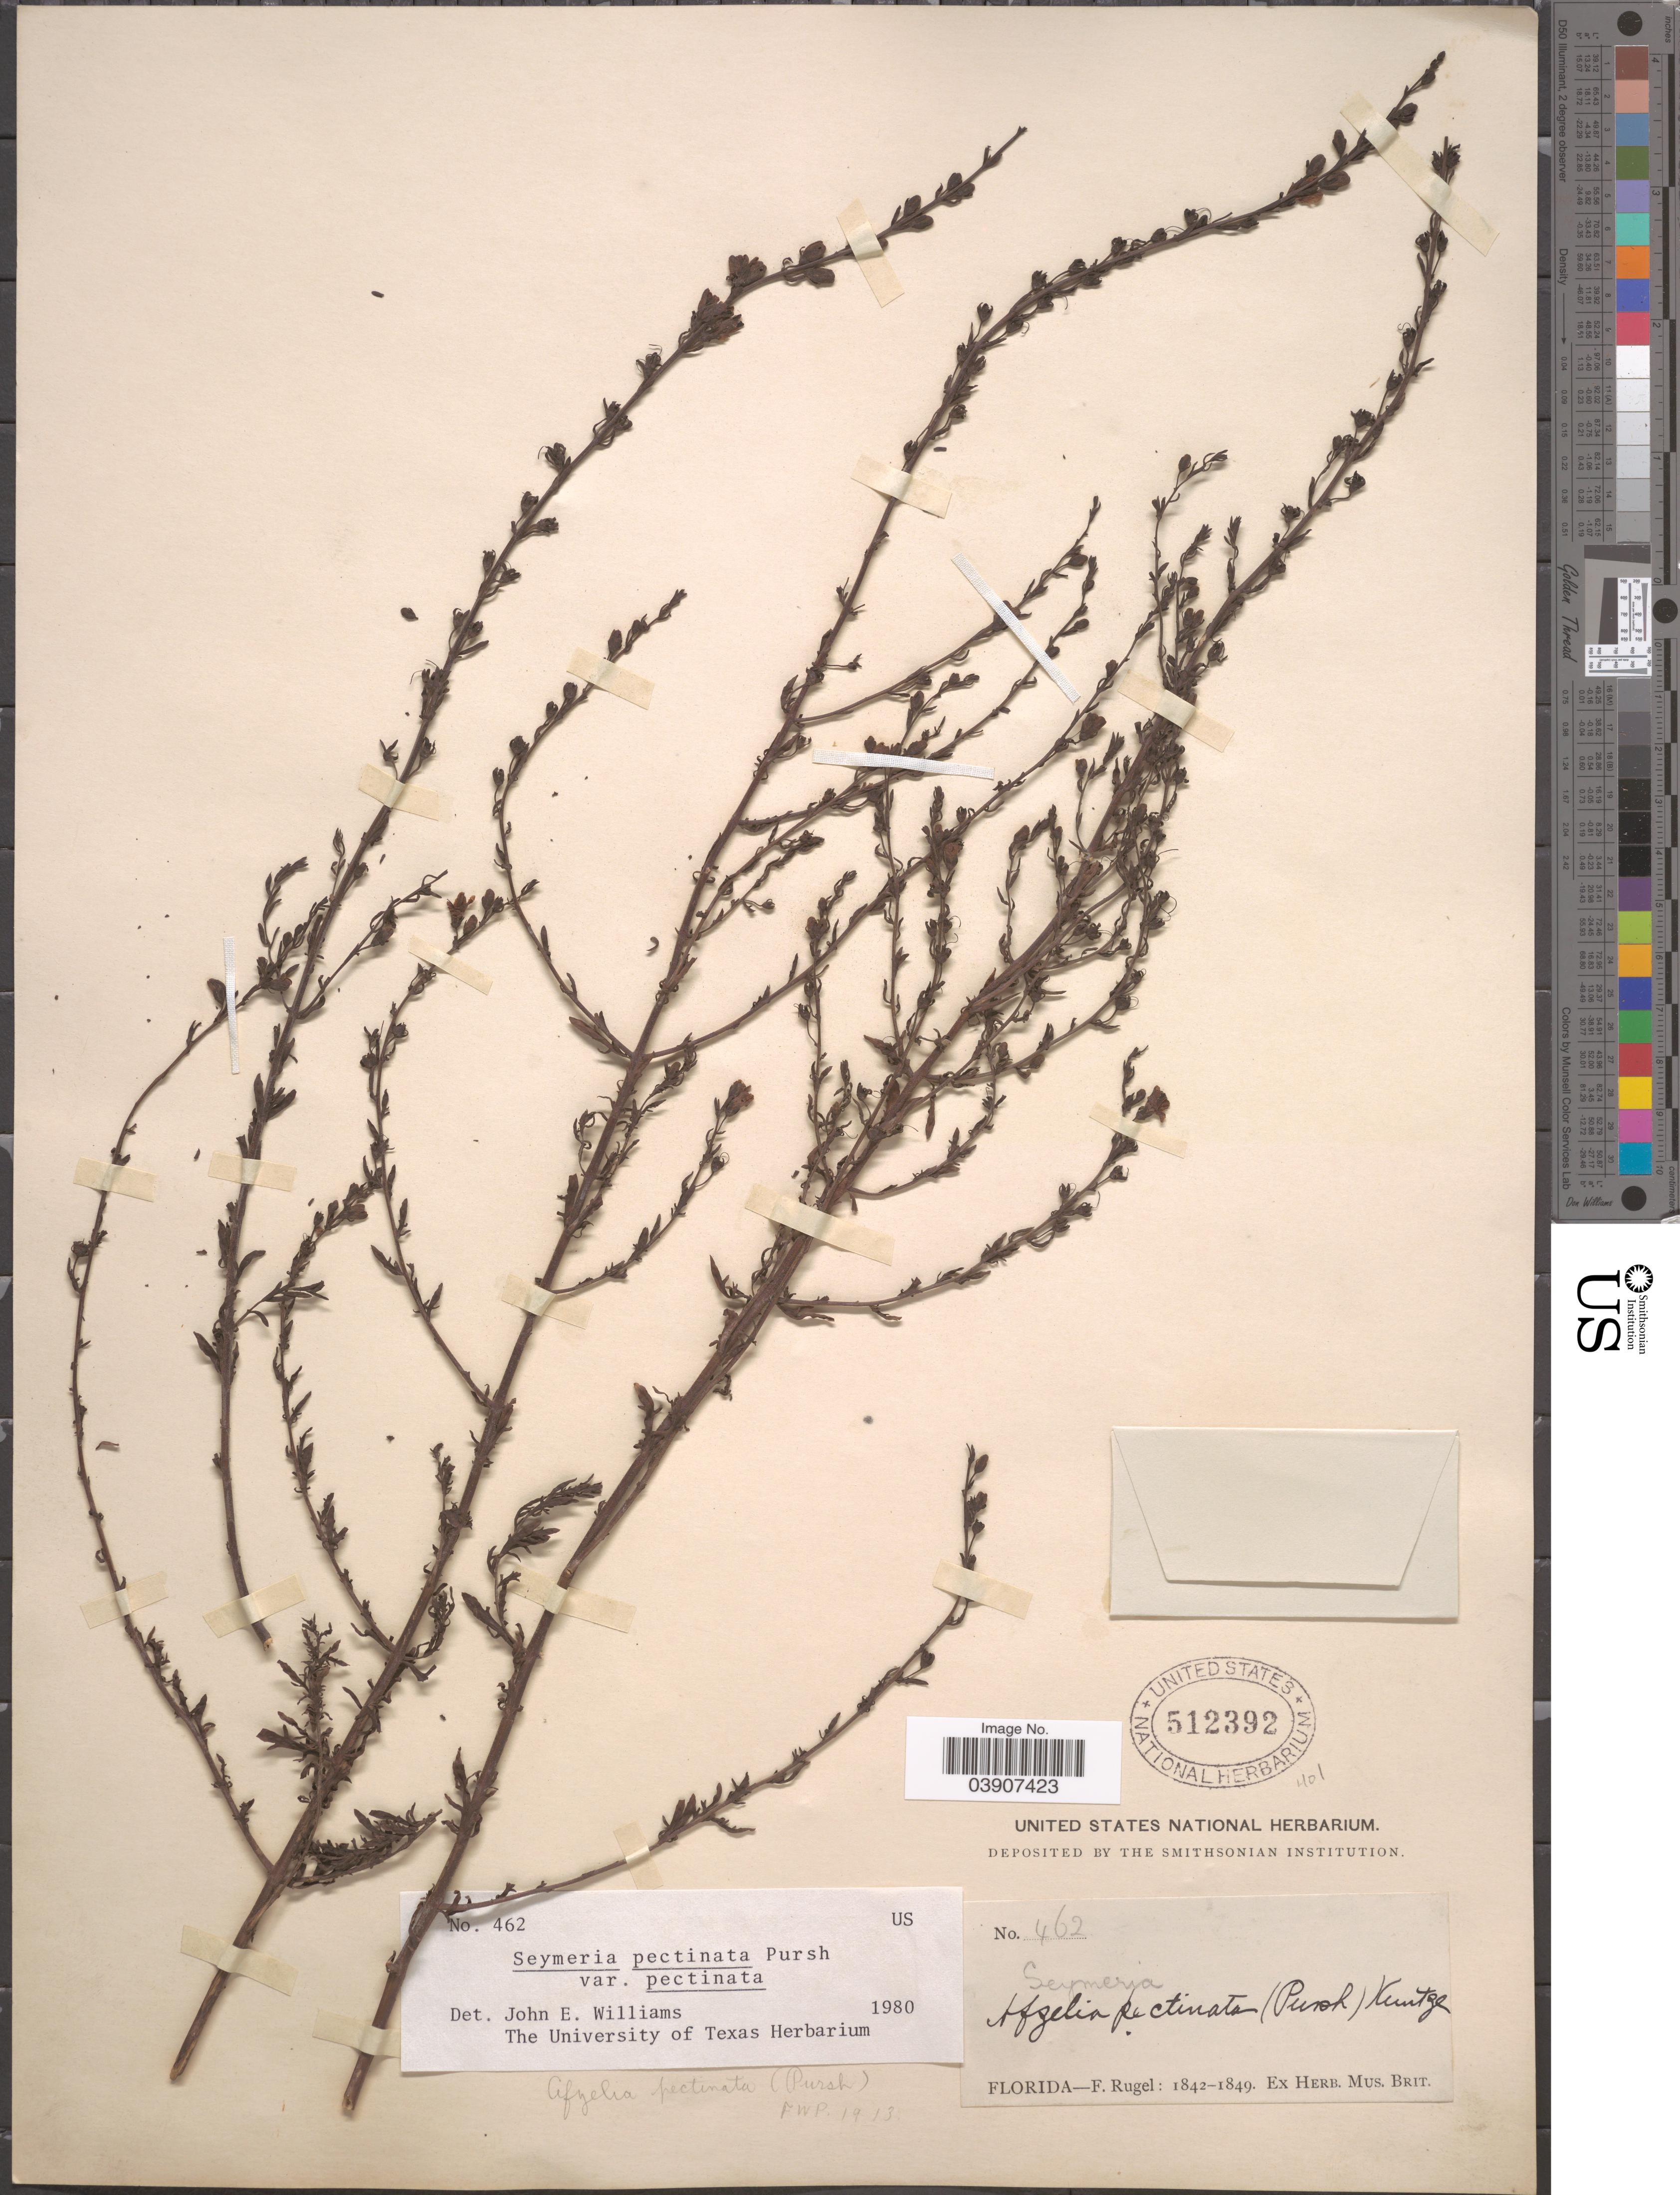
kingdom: Plantae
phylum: Tracheophyta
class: Magnoliopsida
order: Lamiales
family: Orobanchaceae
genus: Seymeria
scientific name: Seymeria pectinata var. pectinata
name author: Pursh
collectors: F. Rugel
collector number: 462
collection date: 1842/1849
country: United States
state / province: Florida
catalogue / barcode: US 512392